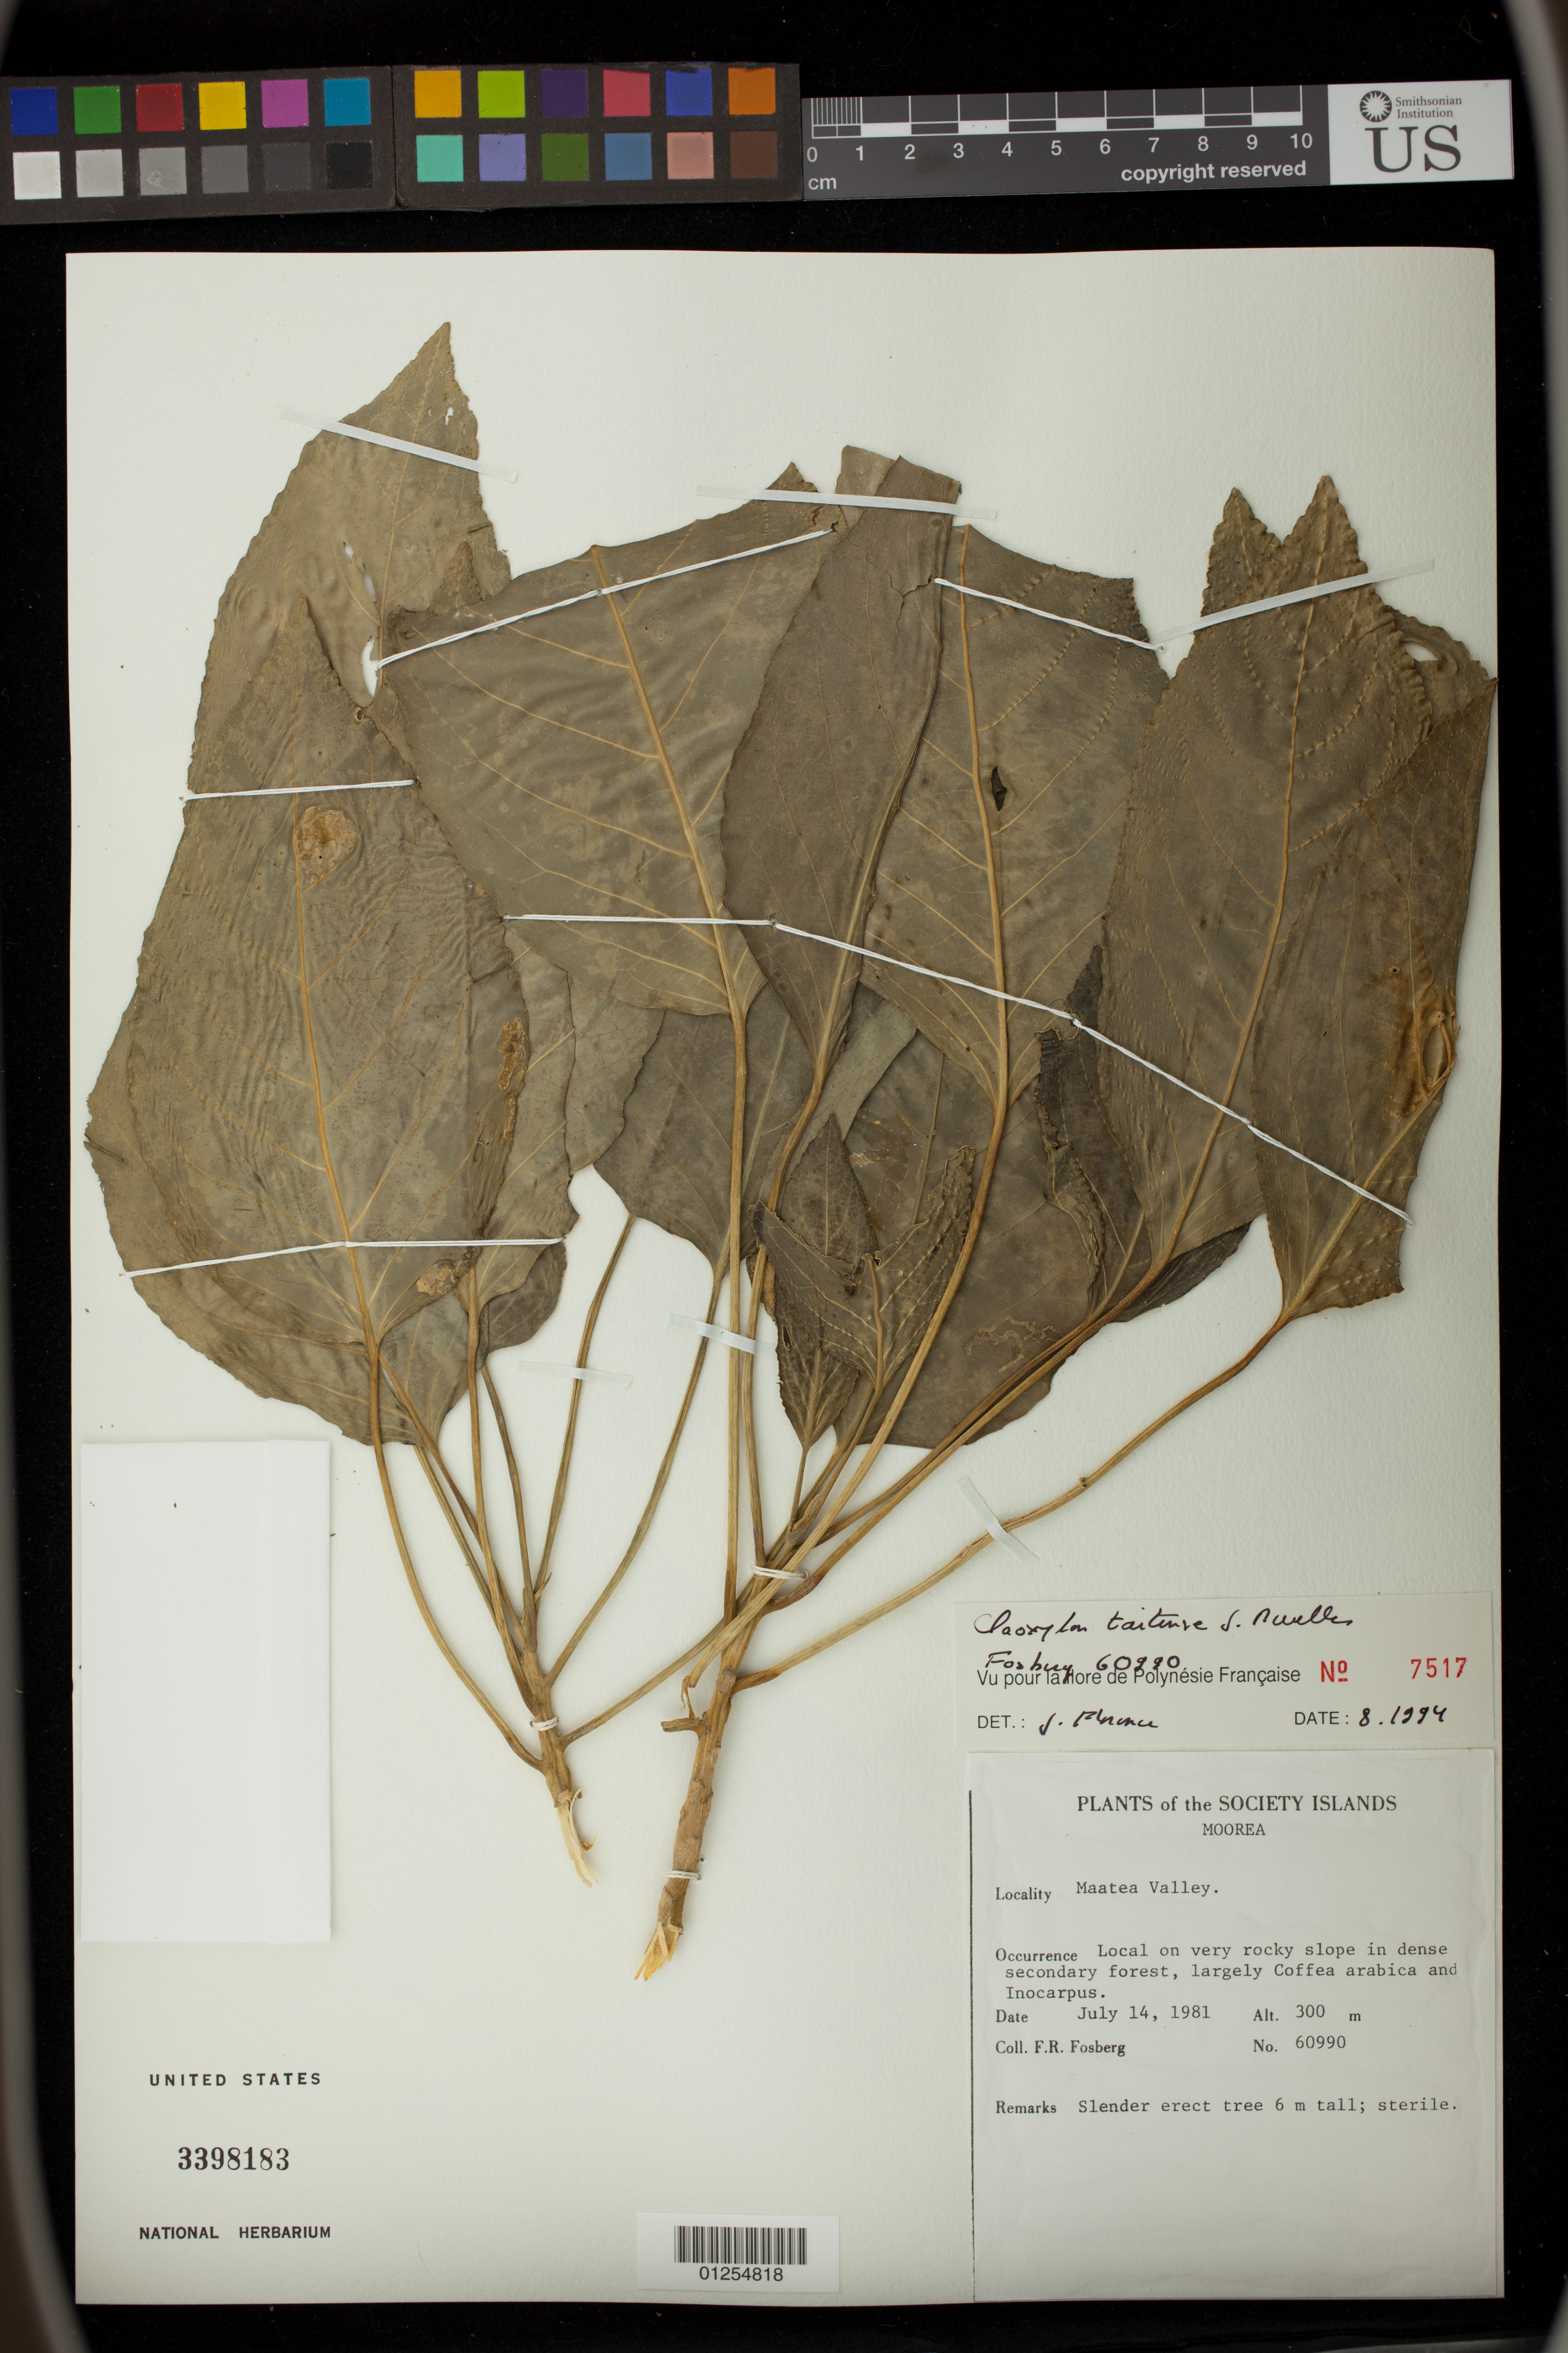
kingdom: Plantae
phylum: Tracheophyta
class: Magnoliopsida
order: Malpighiales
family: Euphorbiaceae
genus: Claoxylon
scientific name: Claoxylon taitense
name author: Müll. Arg.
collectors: F. R. Fosberg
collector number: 60990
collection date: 1981-07-14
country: French Polynesia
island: Moorea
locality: Moorea. Maatea Valley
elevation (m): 300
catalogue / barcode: US 3398183